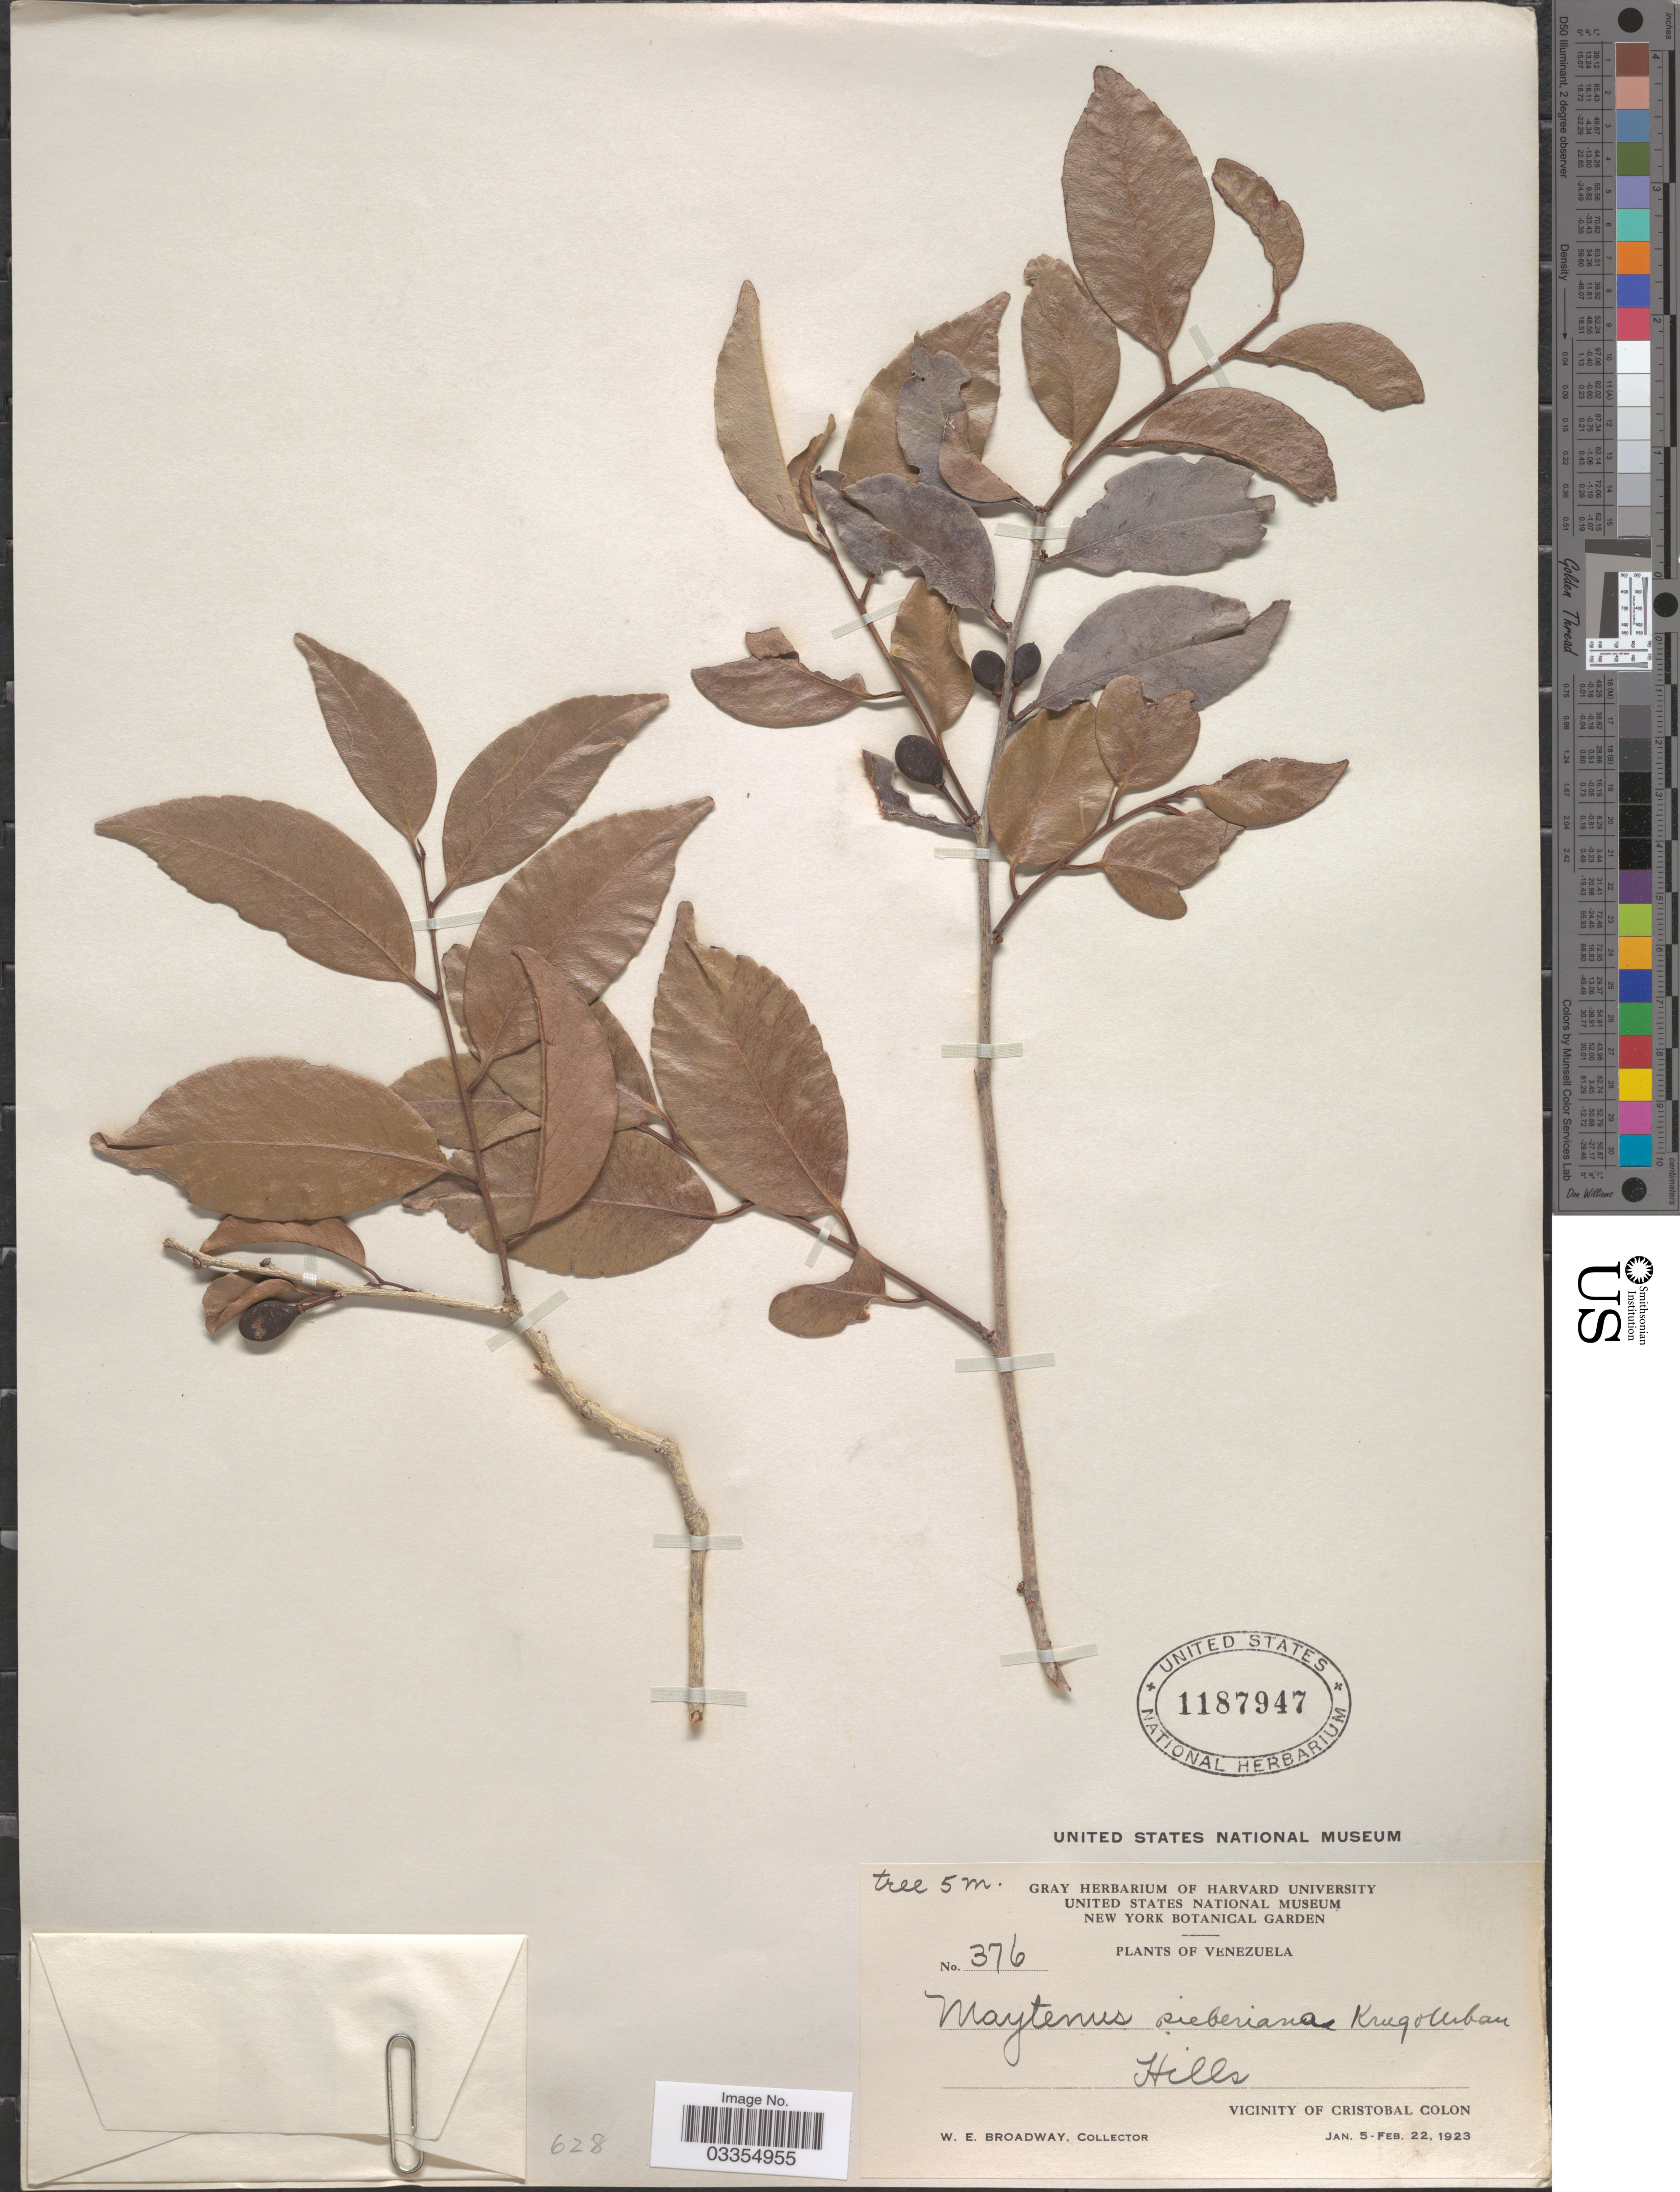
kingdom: Plantae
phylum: Tracheophyta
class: Magnoliopsida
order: Celastrales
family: Celastraceae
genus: Maytenus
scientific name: Maytenus sieberiana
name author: Krug & Urb.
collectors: W. E. Broadway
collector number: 376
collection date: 1923-01-05/1923-02-22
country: Venezuela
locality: Vicinity of Cristobal Colon.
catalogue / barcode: US 1187947